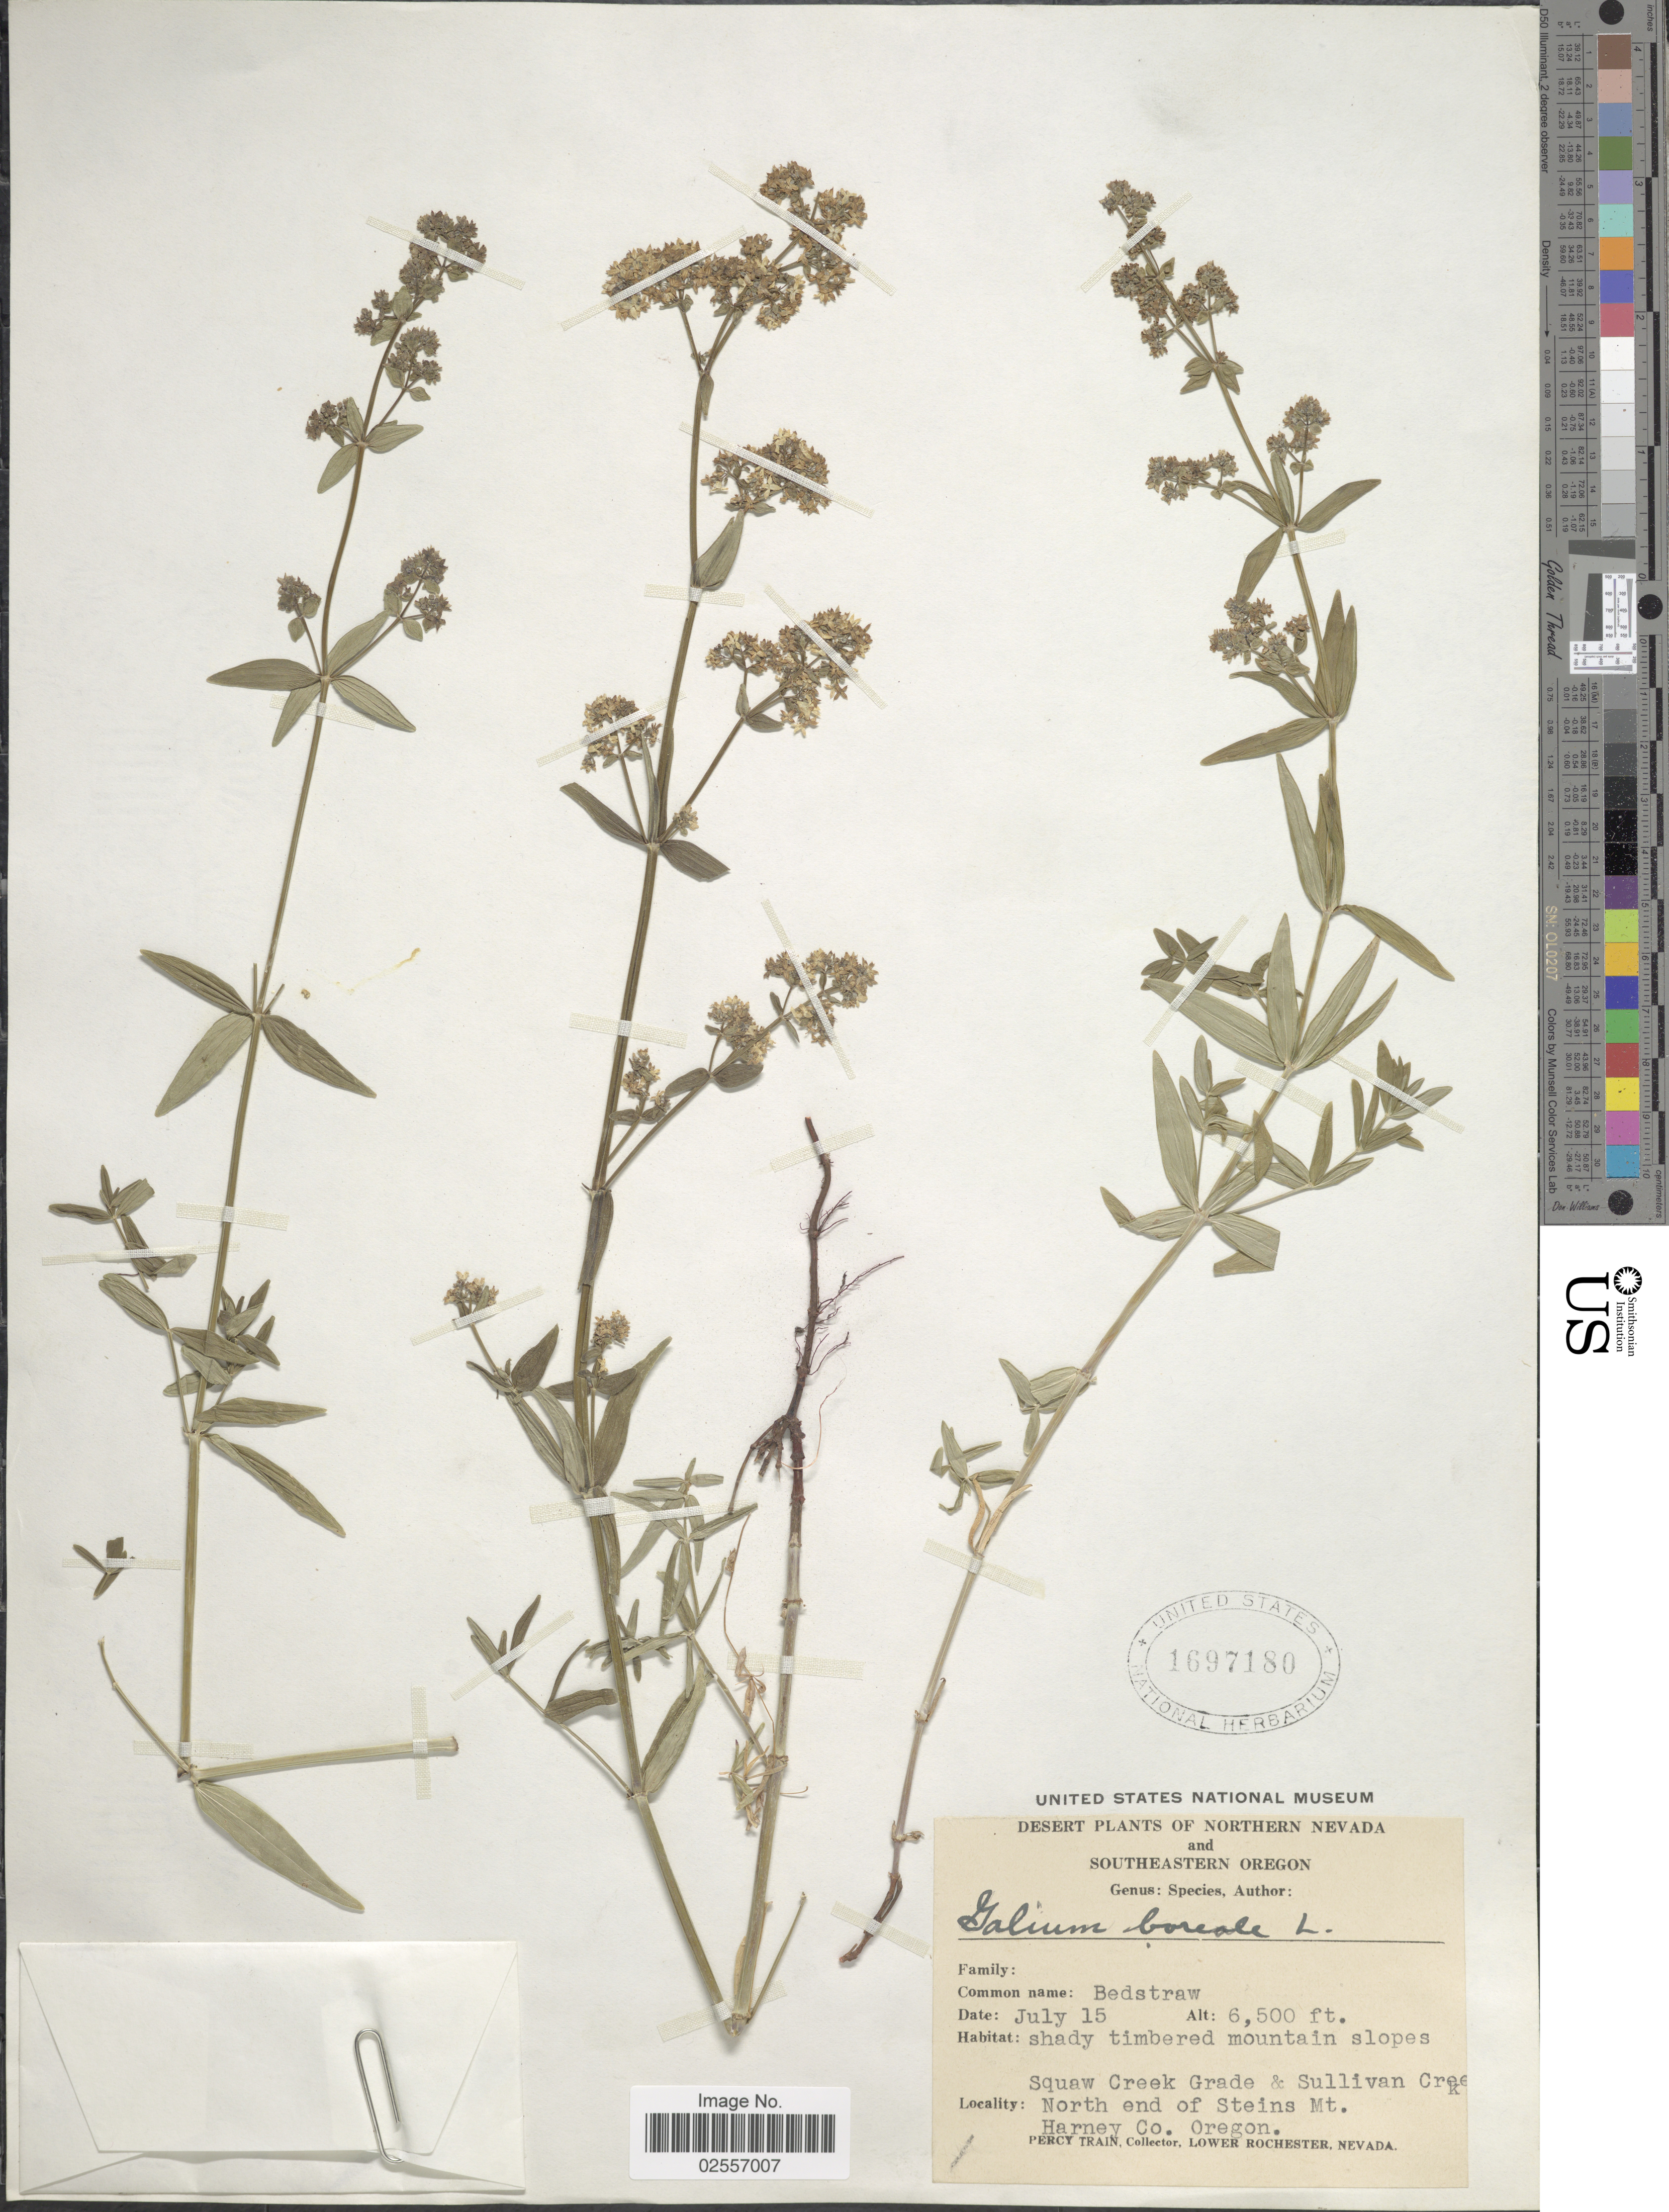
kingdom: Plantae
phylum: Tracheophyta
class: Magnoliopsida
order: Gentianales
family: Rubiaceae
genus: Galium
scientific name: Galium boreale L.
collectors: P. Train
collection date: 1915-07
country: United States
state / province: Oregon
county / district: Harney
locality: Southeastern Oregon, shady timbered mountain slopes. Squaw Creek Grade & Sullivan Creek. North end of Steins Mt., Harney Co.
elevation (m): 1981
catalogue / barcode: US 1697180